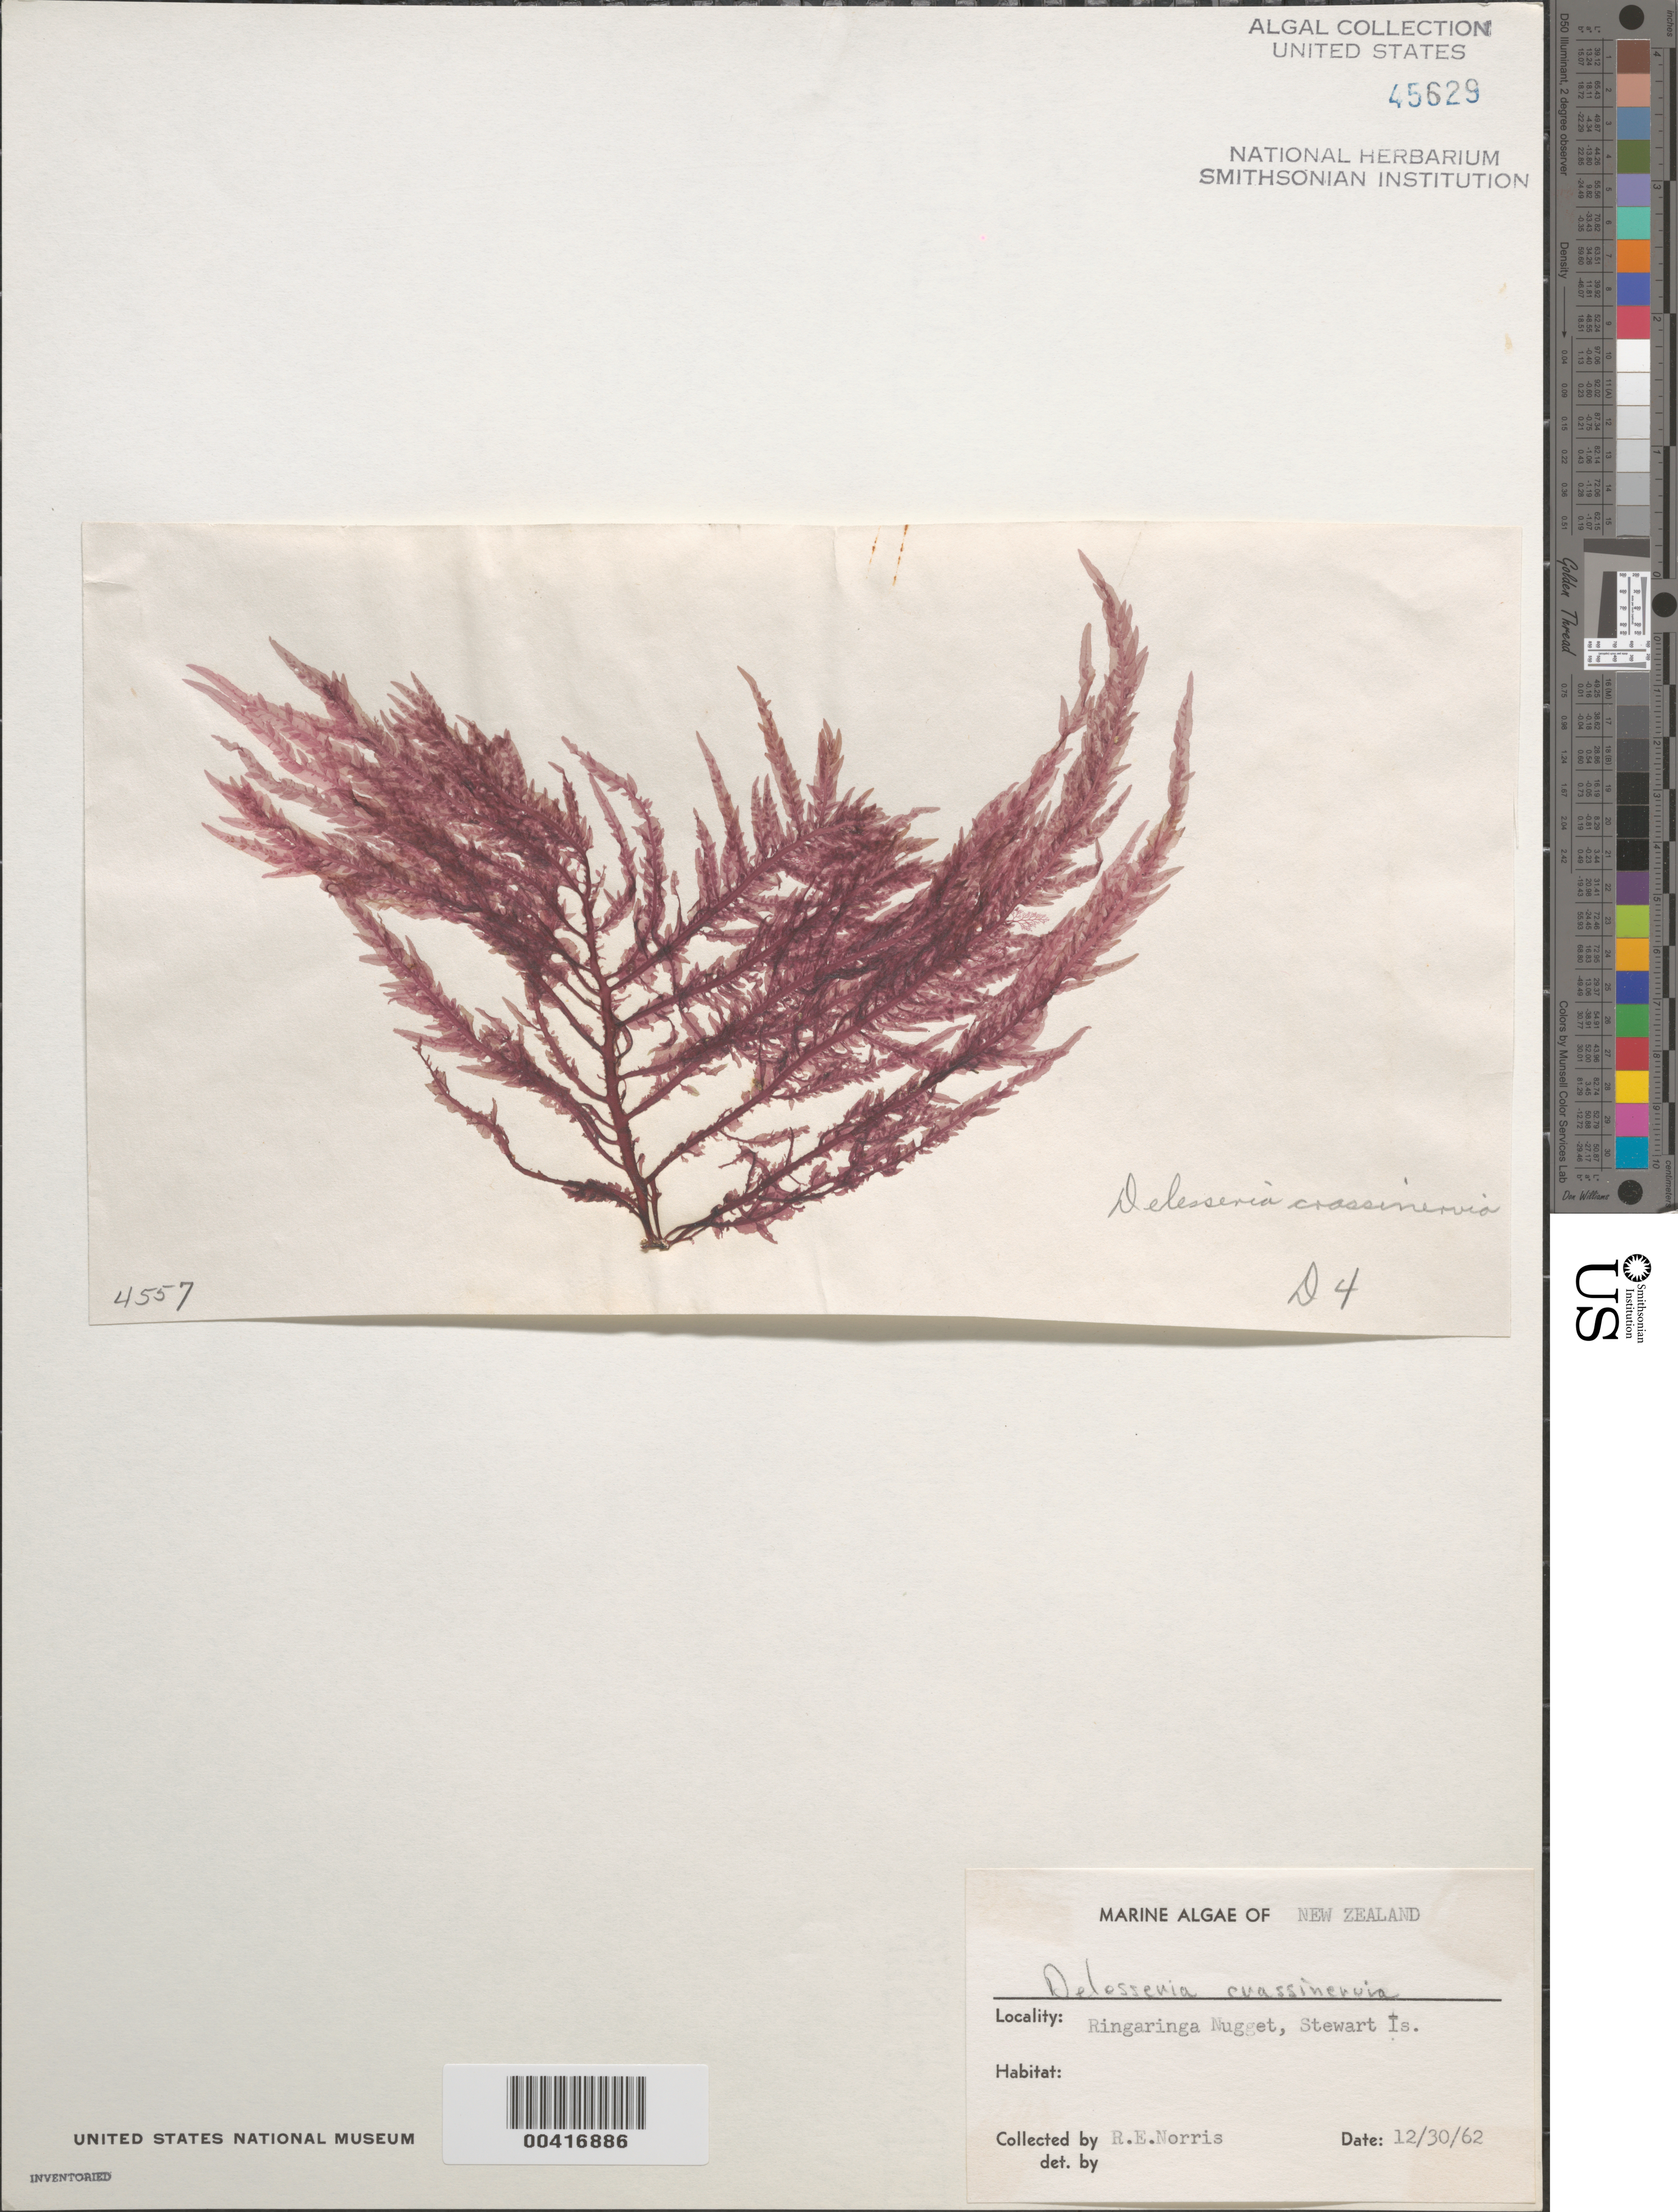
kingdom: Plantae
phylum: Rhodophyta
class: Florideophyceae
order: Ceramiales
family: Delesseriaceae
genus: Delesseria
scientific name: Delesseria crassinervia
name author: Mont.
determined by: Norris, R. E.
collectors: R. E. Norris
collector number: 4557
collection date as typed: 30 Dec 1962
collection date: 1962-12-30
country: New Zealand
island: Stewart Island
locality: Ringaringa Nugget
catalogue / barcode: US 45629